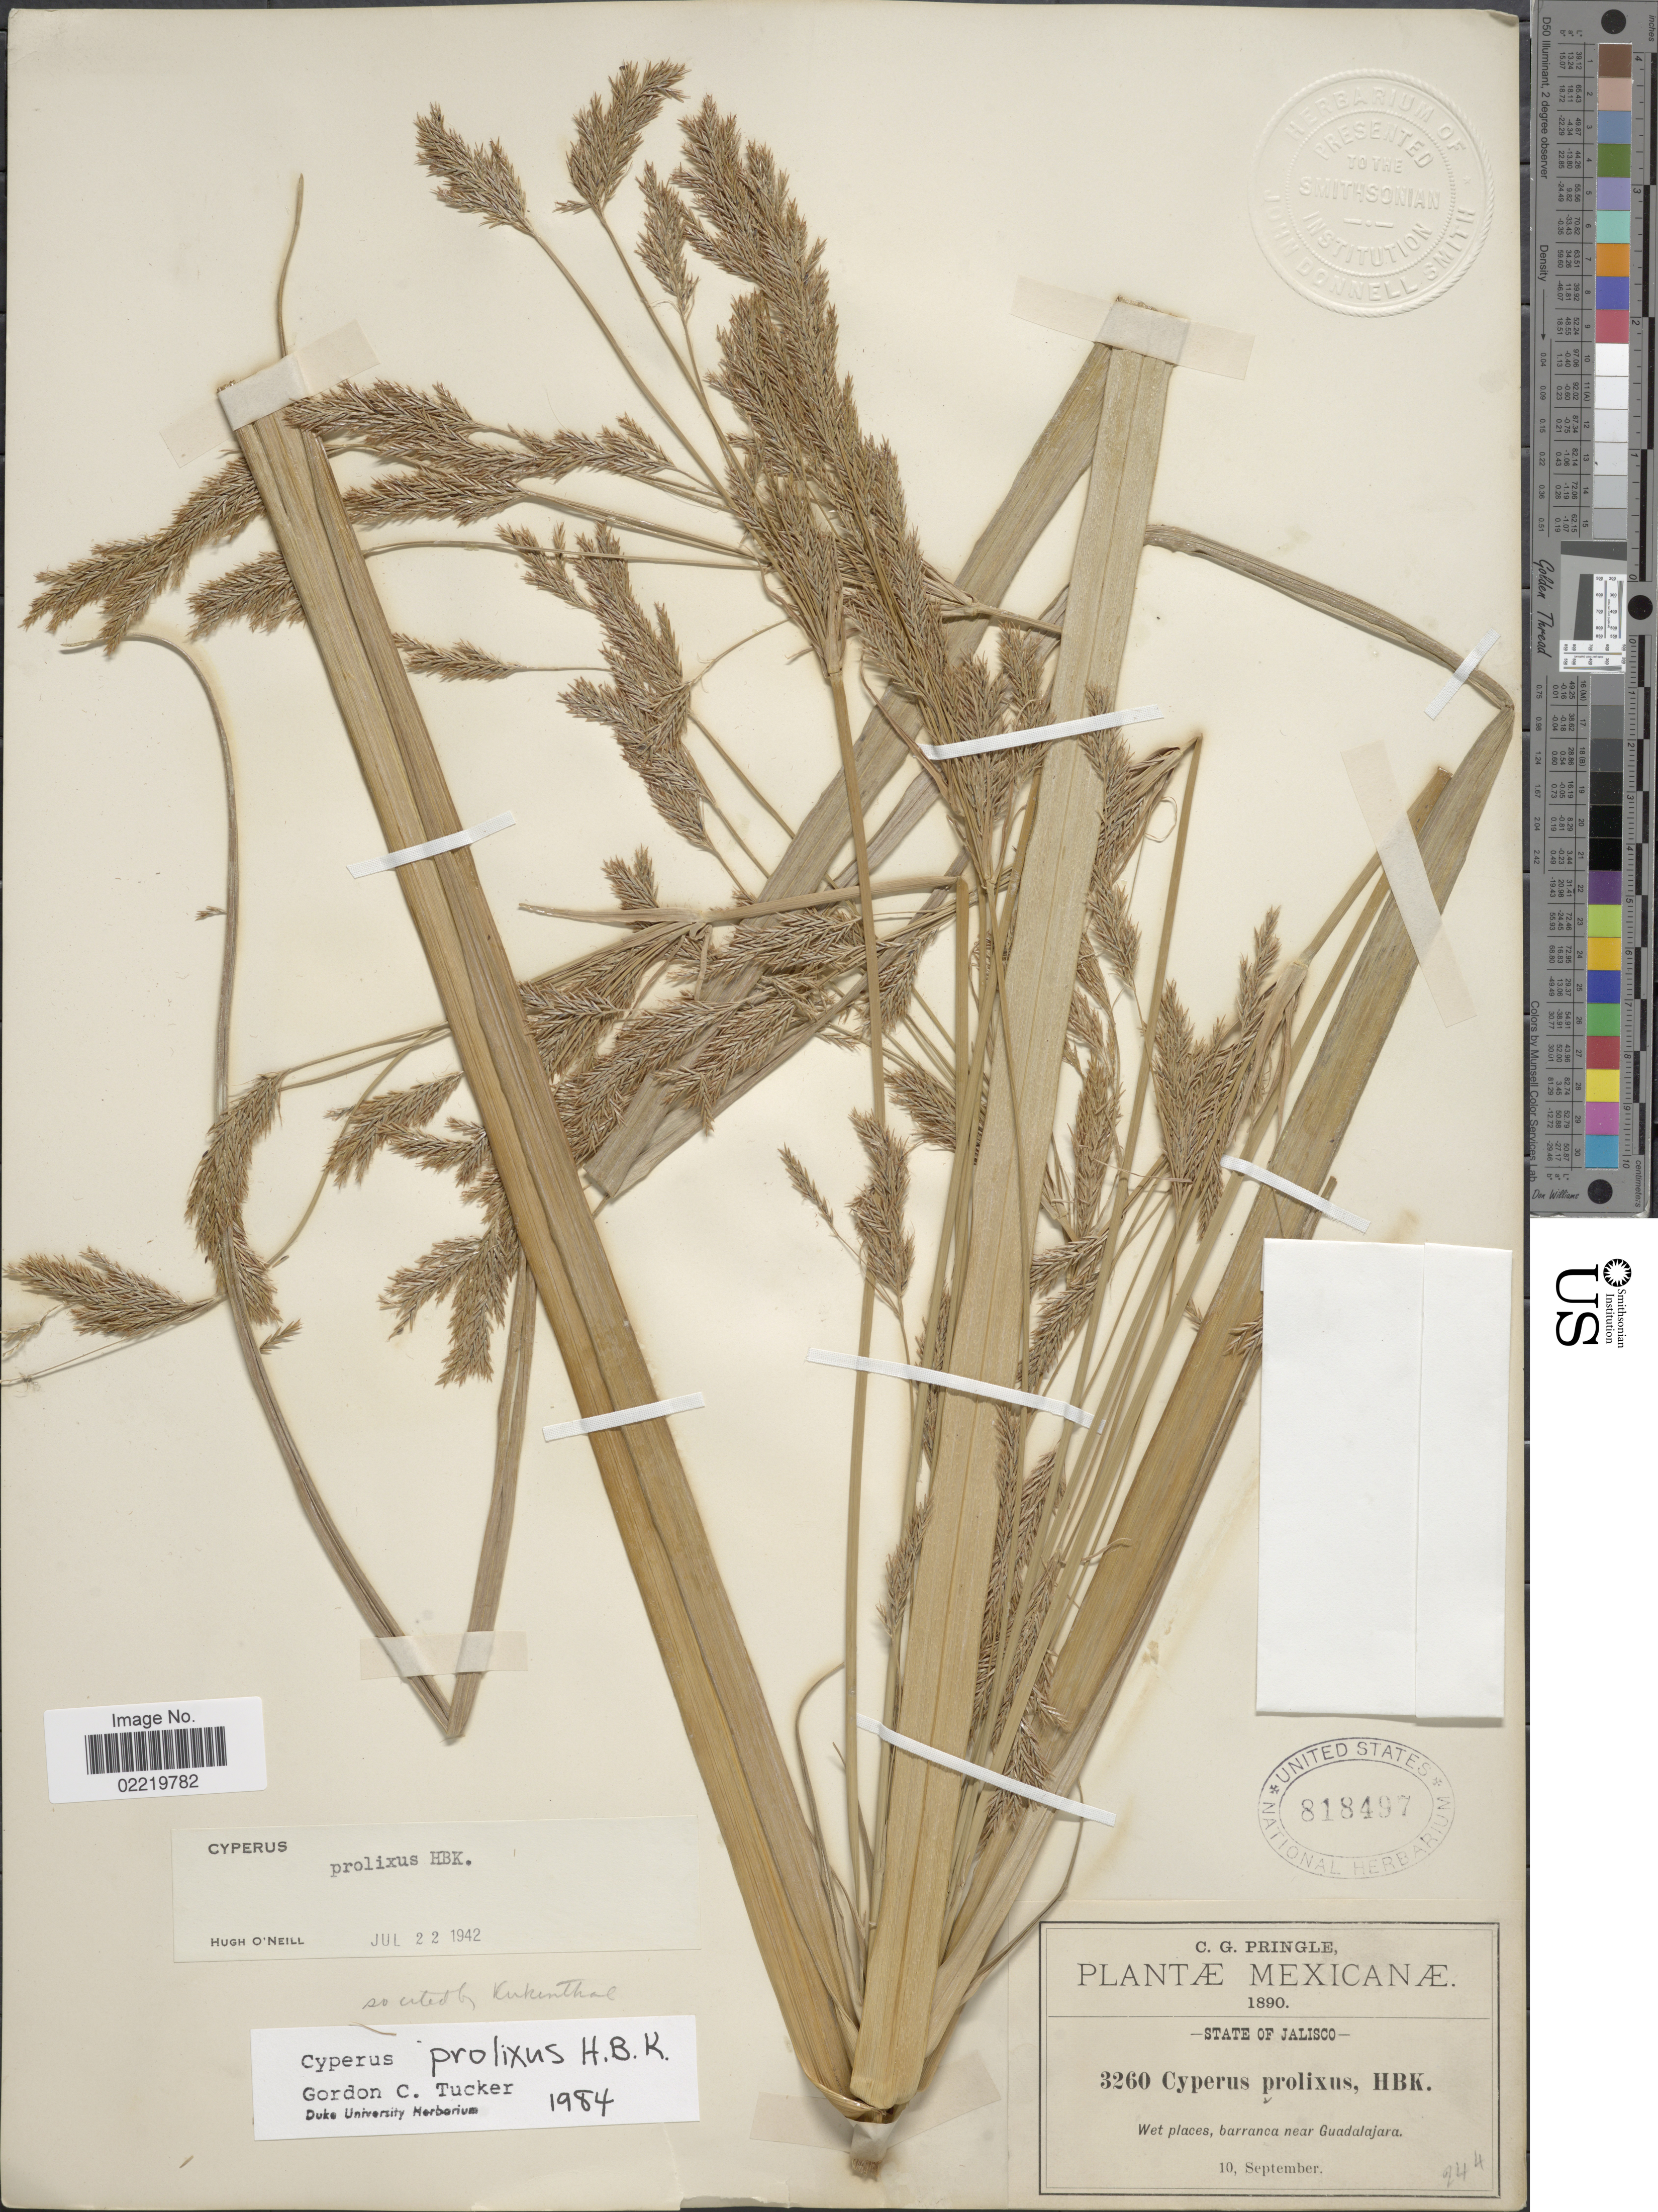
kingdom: Plantae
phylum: Tracheophyta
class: Liliopsida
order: Poales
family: Cyperaceae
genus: Cyperus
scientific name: Cyperus prolixus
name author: Kunth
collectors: C. G. Pringle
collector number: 3260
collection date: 1890-09-10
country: Mexico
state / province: Jalisco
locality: Wet places, barranca near Guadalajara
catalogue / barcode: US 818497